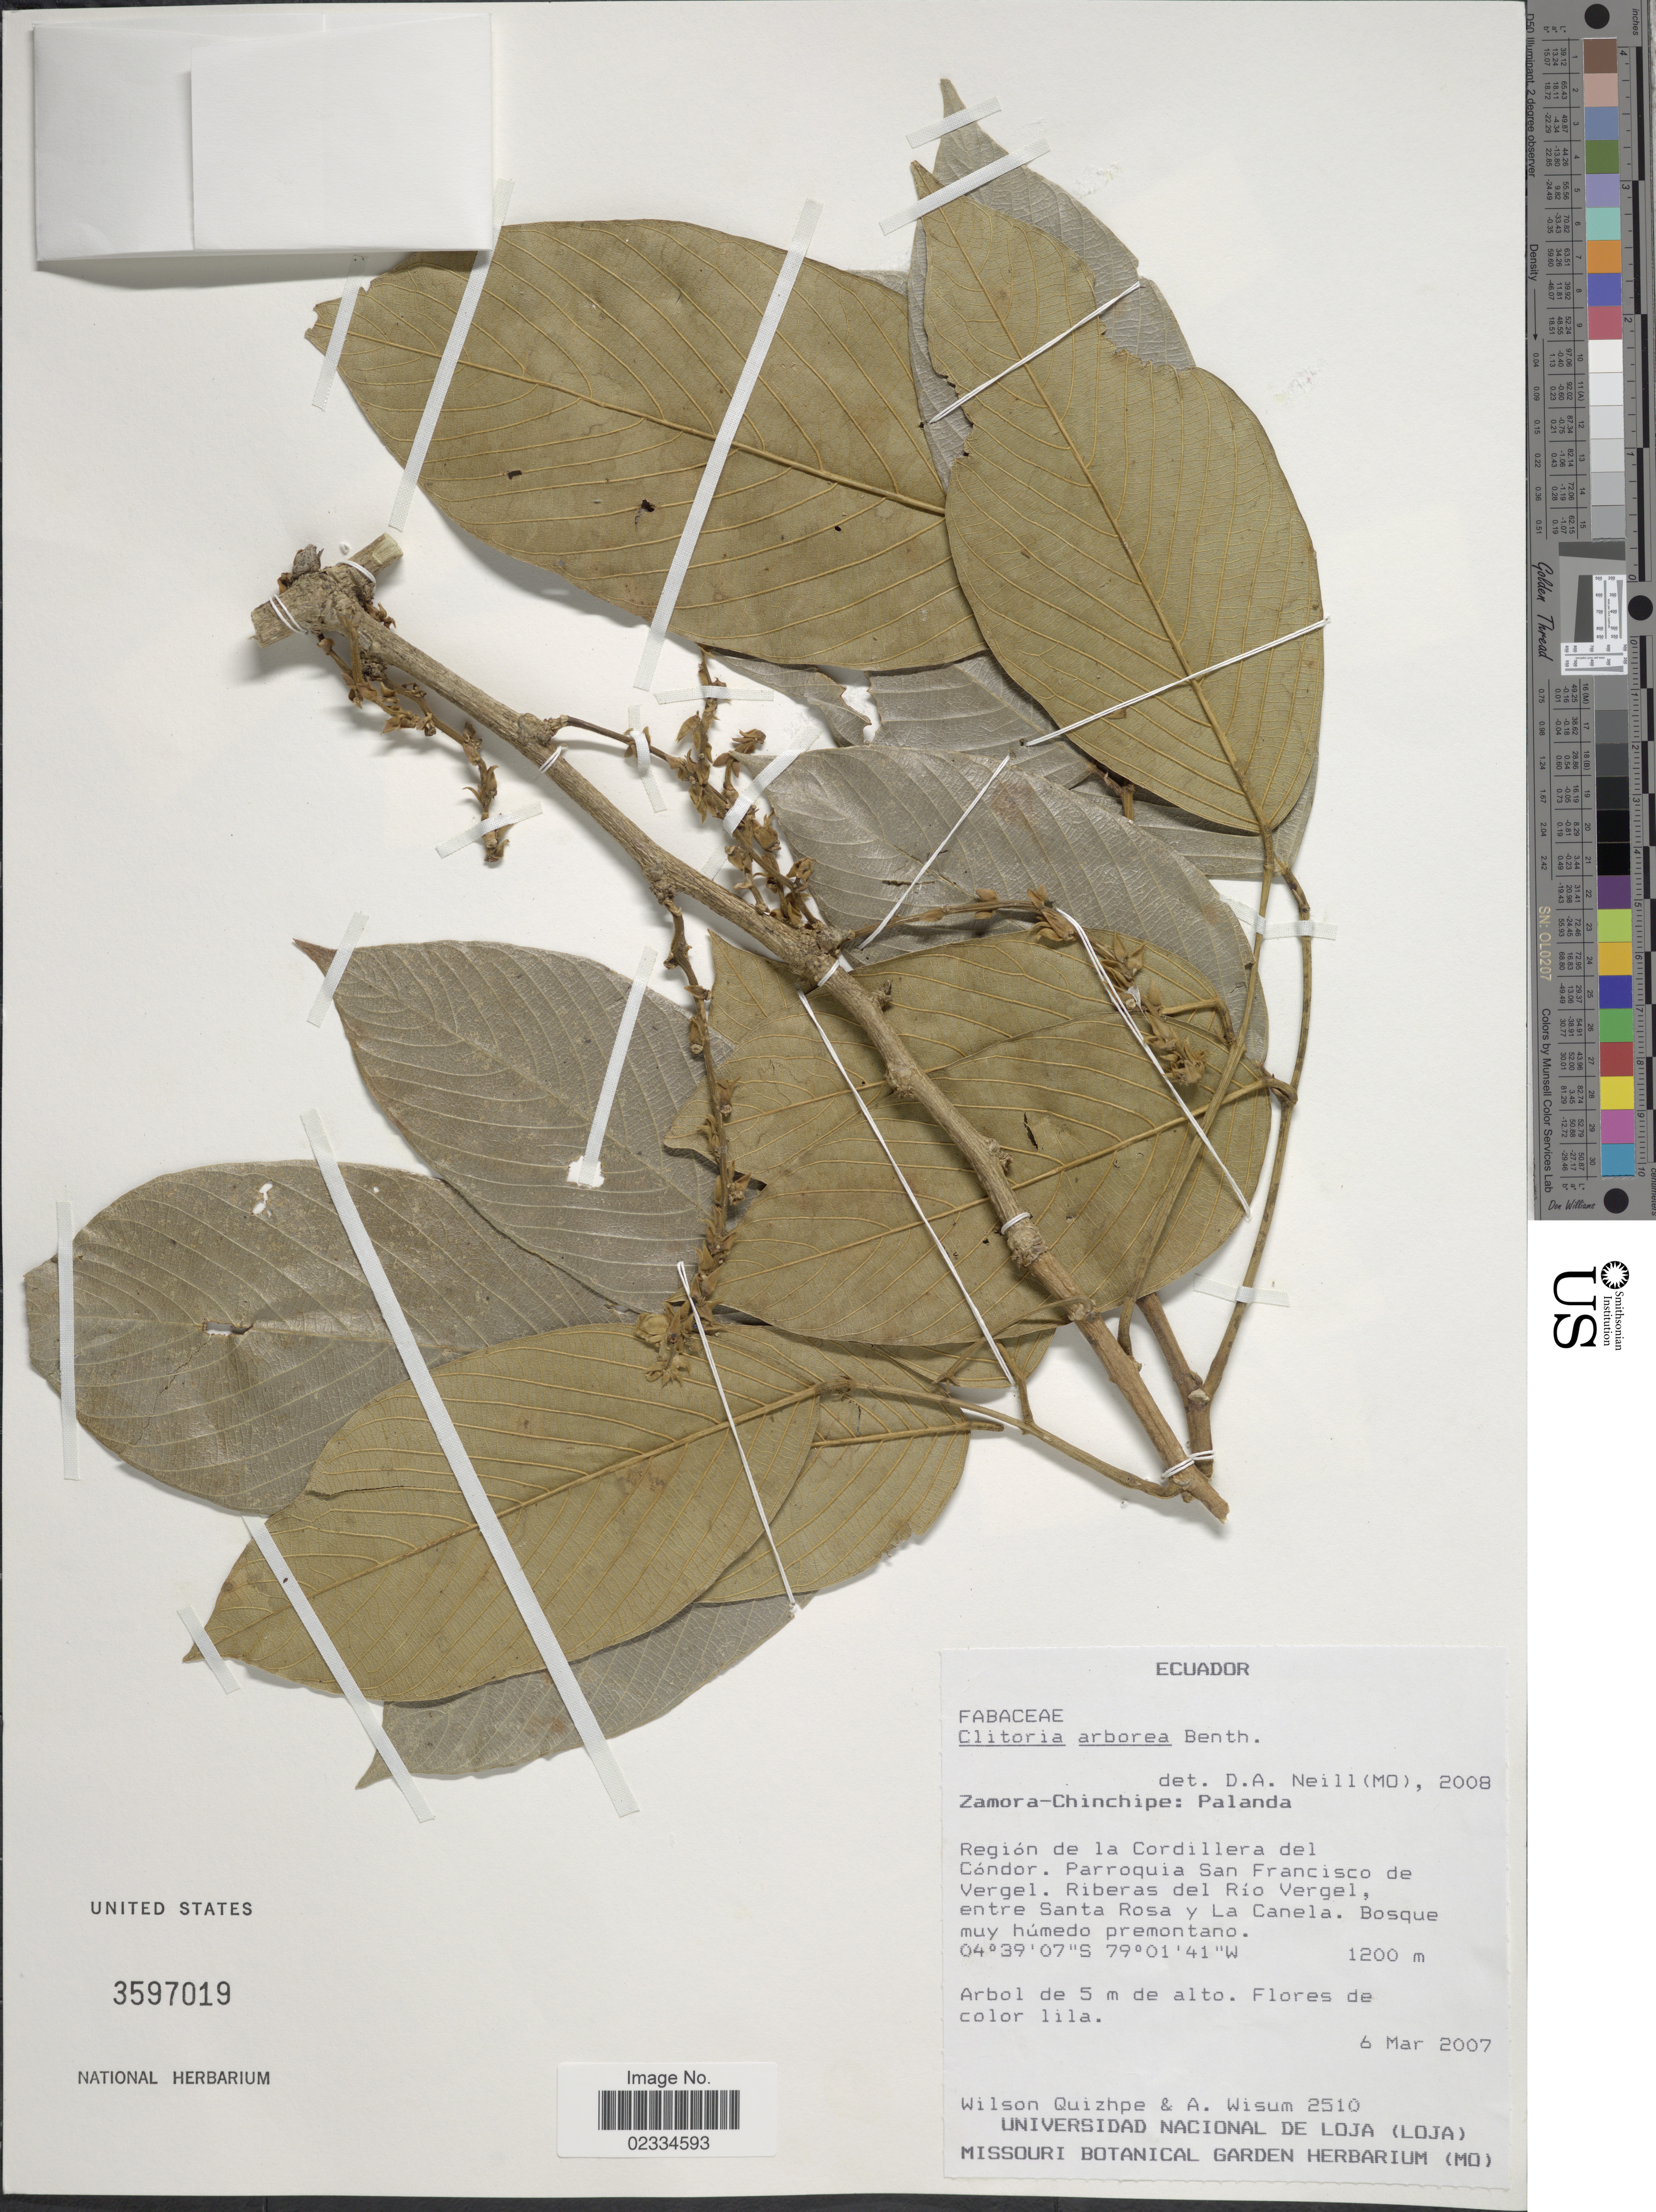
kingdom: Plantae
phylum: Tracheophyta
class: Magnoliopsida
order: Fabales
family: Fabaceae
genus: Clitoria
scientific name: Clitoria arborea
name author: Benth.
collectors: W. Quizhpe & A. Wisum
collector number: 2510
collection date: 2007-03-06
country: Ecuador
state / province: Zamora-Chinchipe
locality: Zamora-Chinchipe: Palanda, Region de la Cordillera del Condor, Parroquia San Francisco de Vergel, Riberas del Rio Vergel, entre Santa Rosa y La Canela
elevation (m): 1200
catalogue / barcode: US 3597019